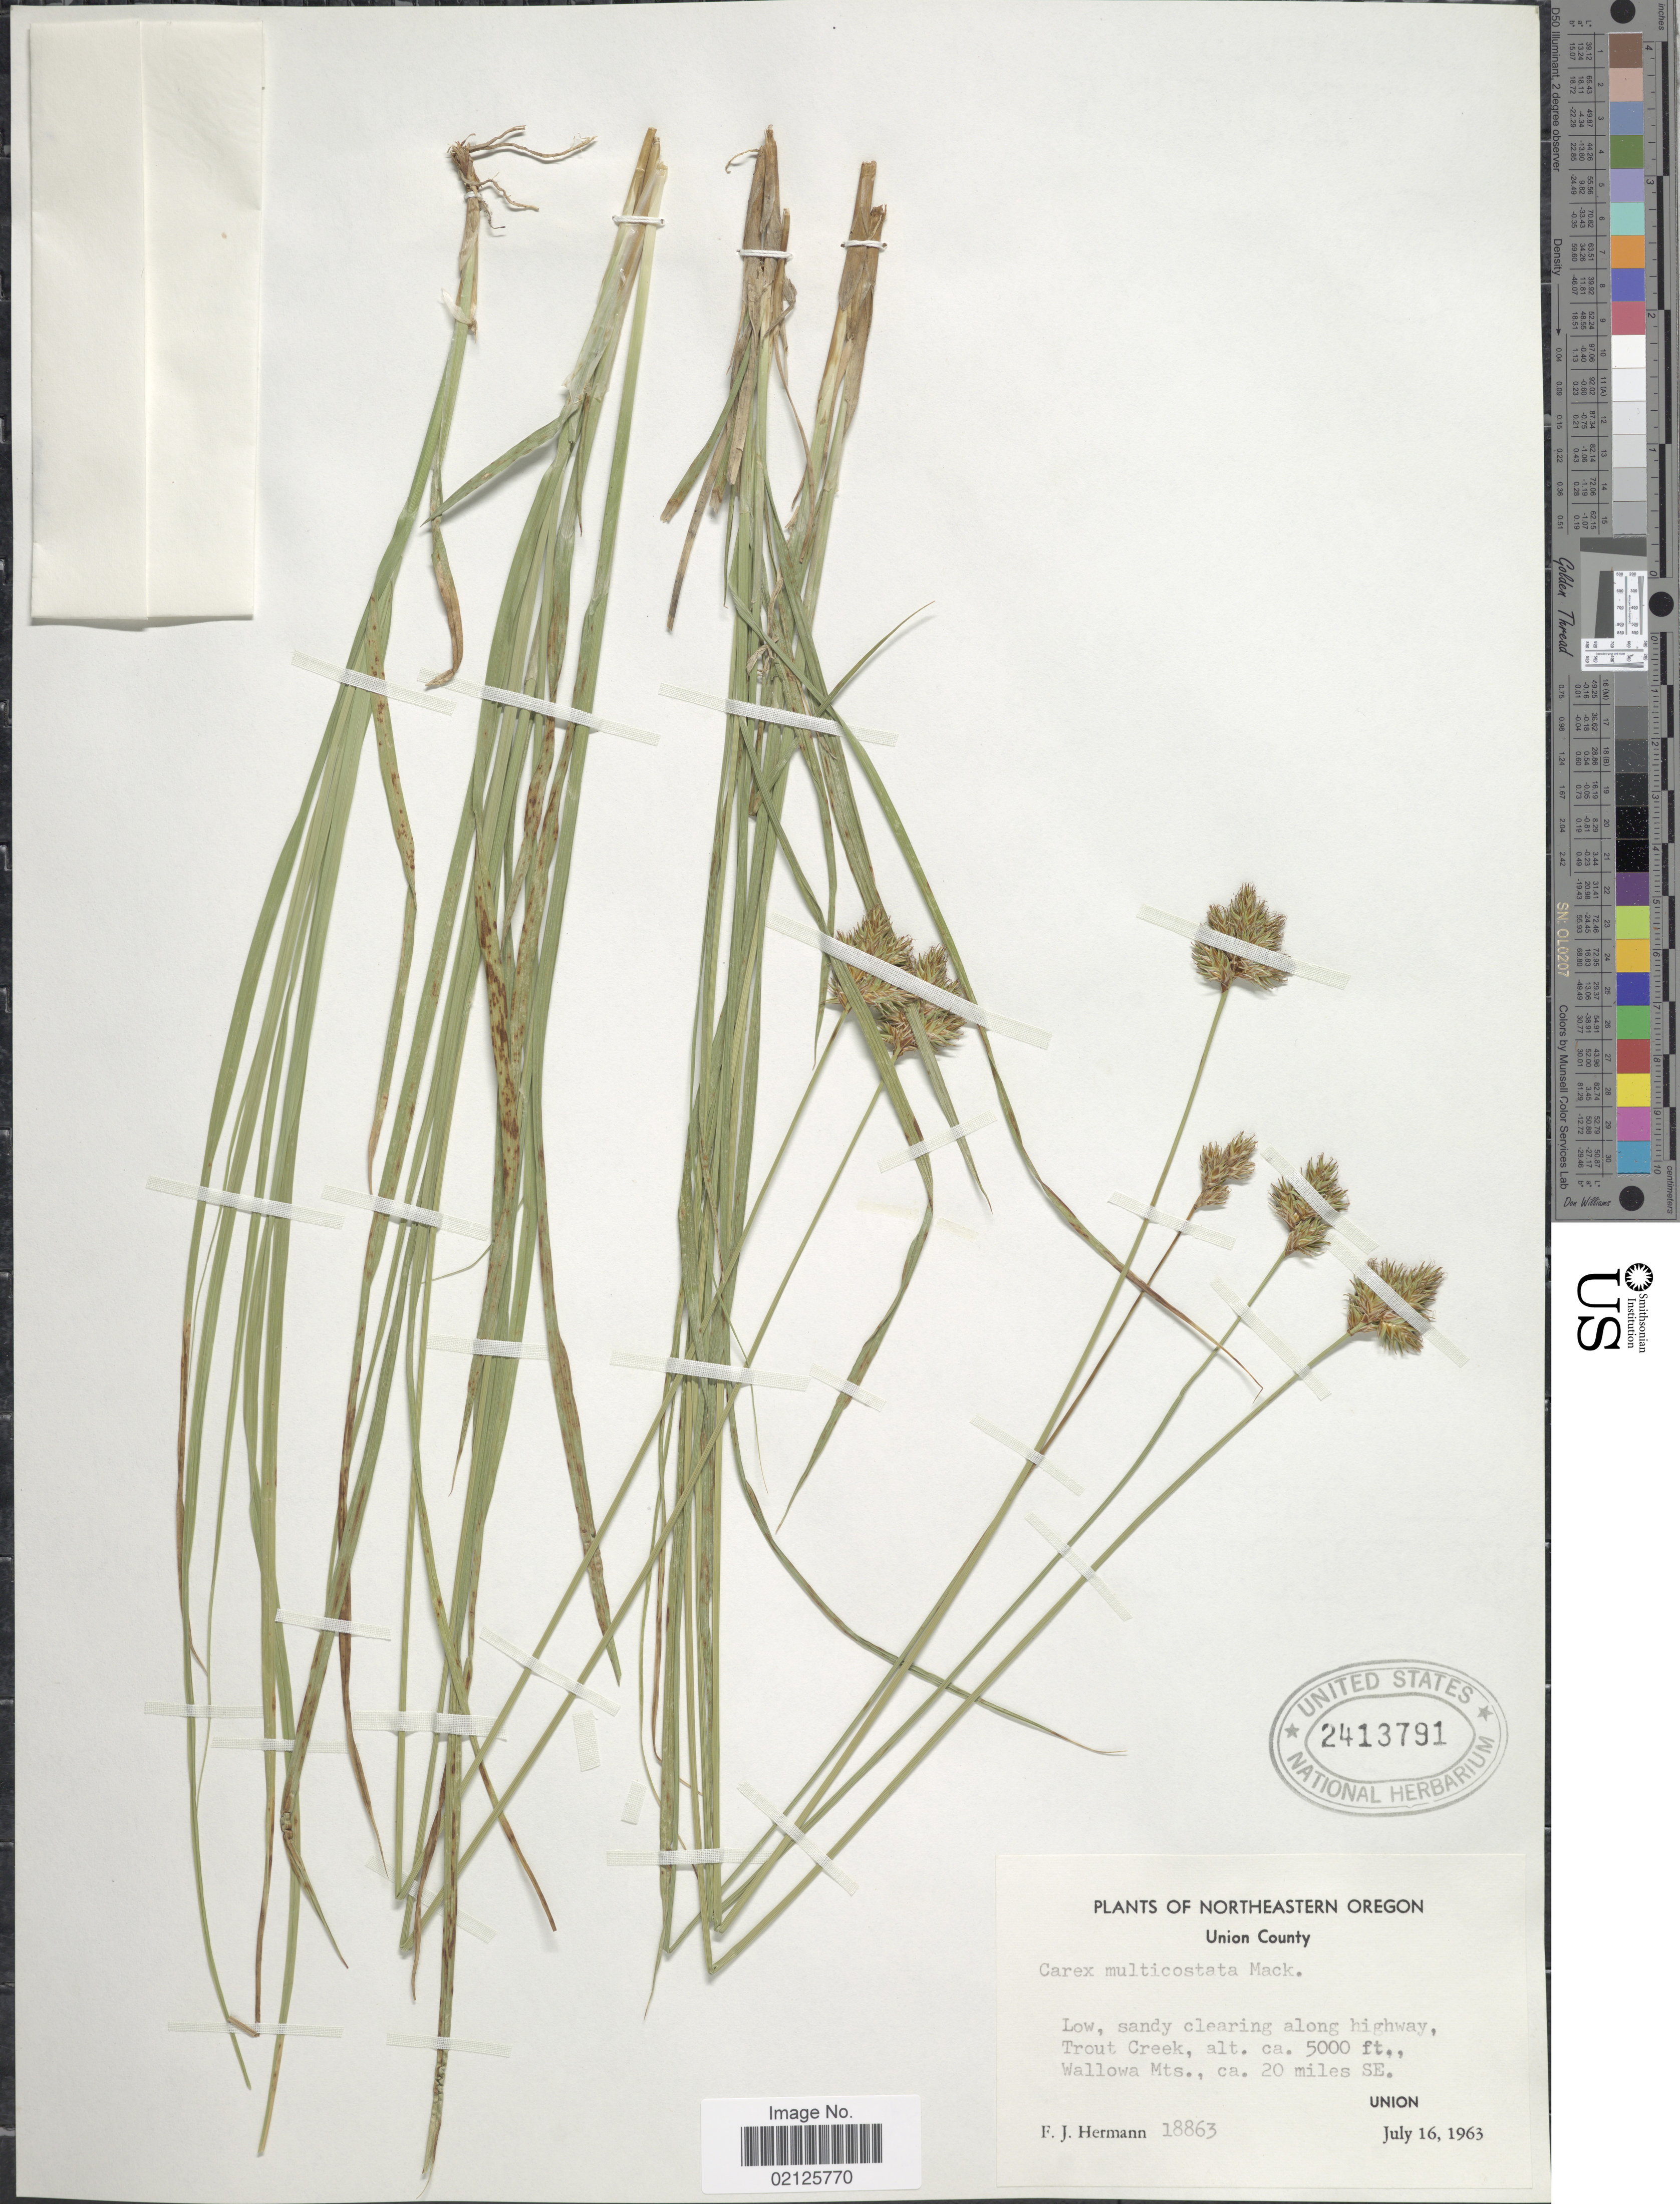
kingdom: Plantae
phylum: Tracheophyta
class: Liliopsida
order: Poales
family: Cyperaceae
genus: Carex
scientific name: Carex multicostata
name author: Mack.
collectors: F. J. Hermann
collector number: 18863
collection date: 1963-07-16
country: United States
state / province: Oregon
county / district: Wallowa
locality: Northeastern Oregon, Union County, Low, sadny clearing along highway, Trout Creek, Wallowa Mts., ca. 20 miles SE Union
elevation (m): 1524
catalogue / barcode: US 2413791